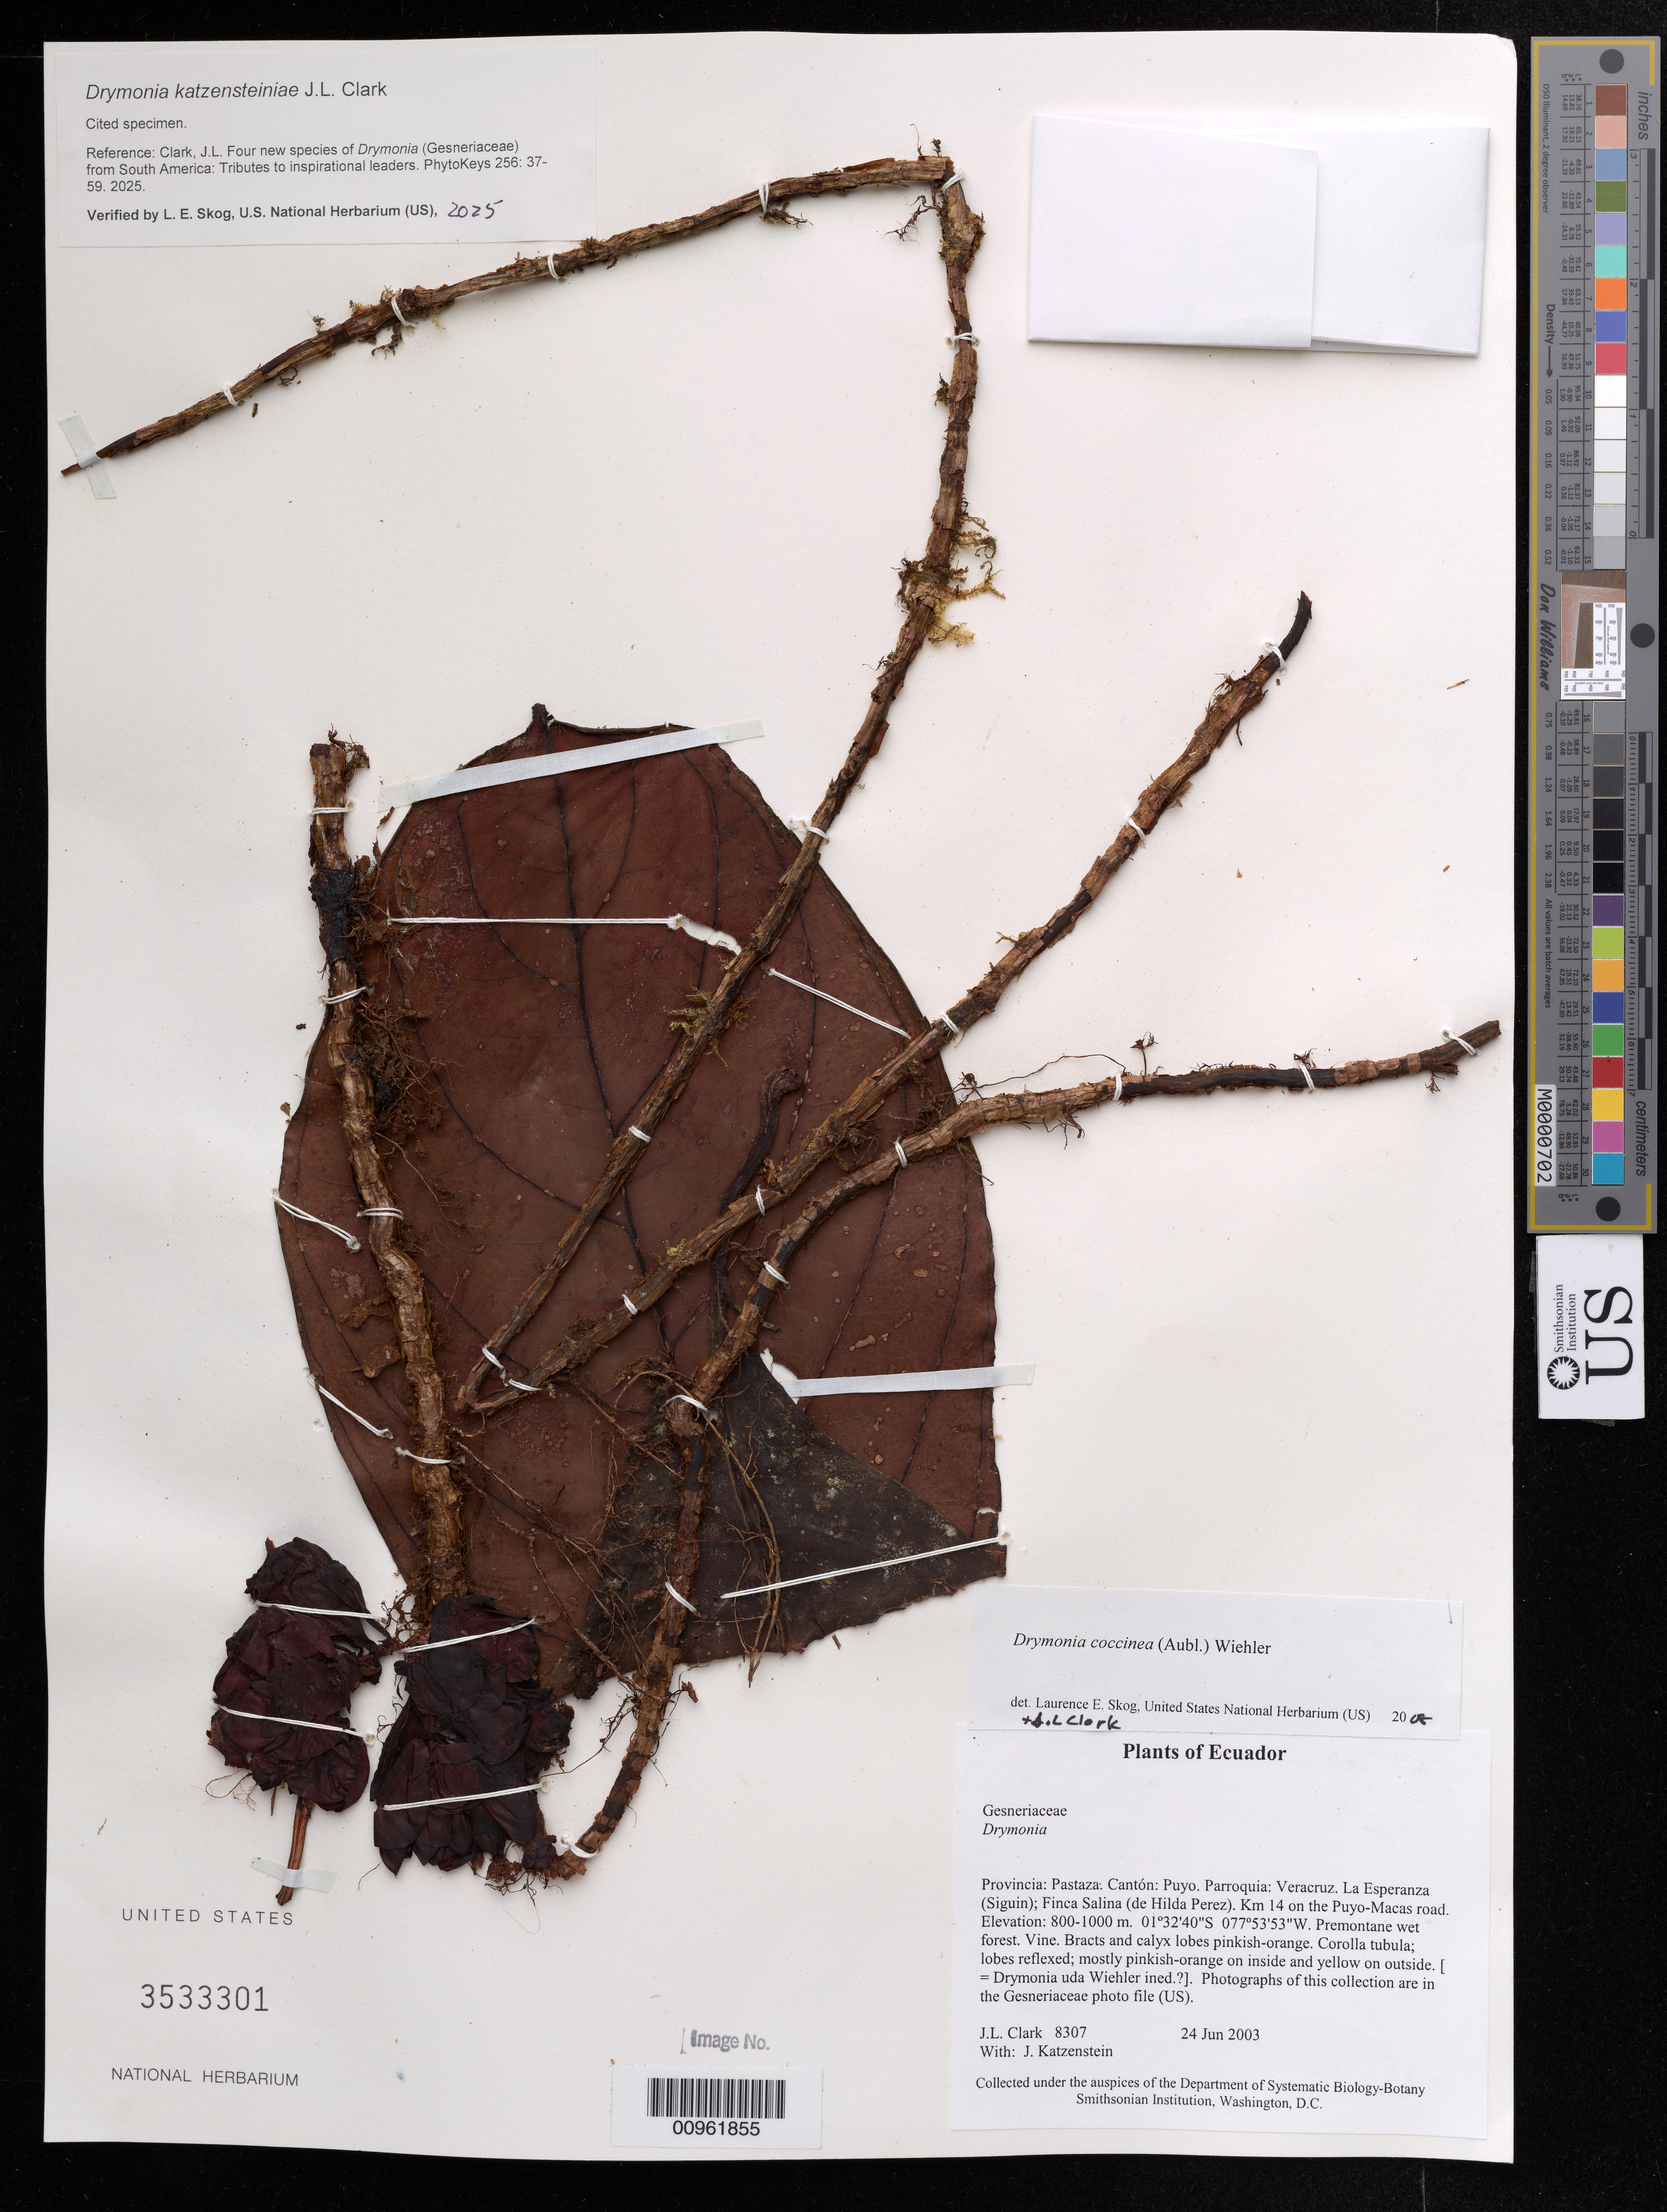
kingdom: Plantae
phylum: Tracheophyta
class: Magnoliopsida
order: Lamiales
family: Gesneriaceae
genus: Drymonia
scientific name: Drymonia katzensteiniae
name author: J.L. Clark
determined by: Skog, Laurence E.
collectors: J. L. Clark & J. Katzenstein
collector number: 8307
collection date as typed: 24 Jun 2003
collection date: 2003-06-24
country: Ecuador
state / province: Pastaza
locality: Puyo. Parroquia: Veracruz. La Esperanza (Siguin); Finca Salina (de Hilda Perez). Km 14 on the Puyo-Macas road.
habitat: Premontane wet forest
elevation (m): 800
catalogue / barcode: US 3533301